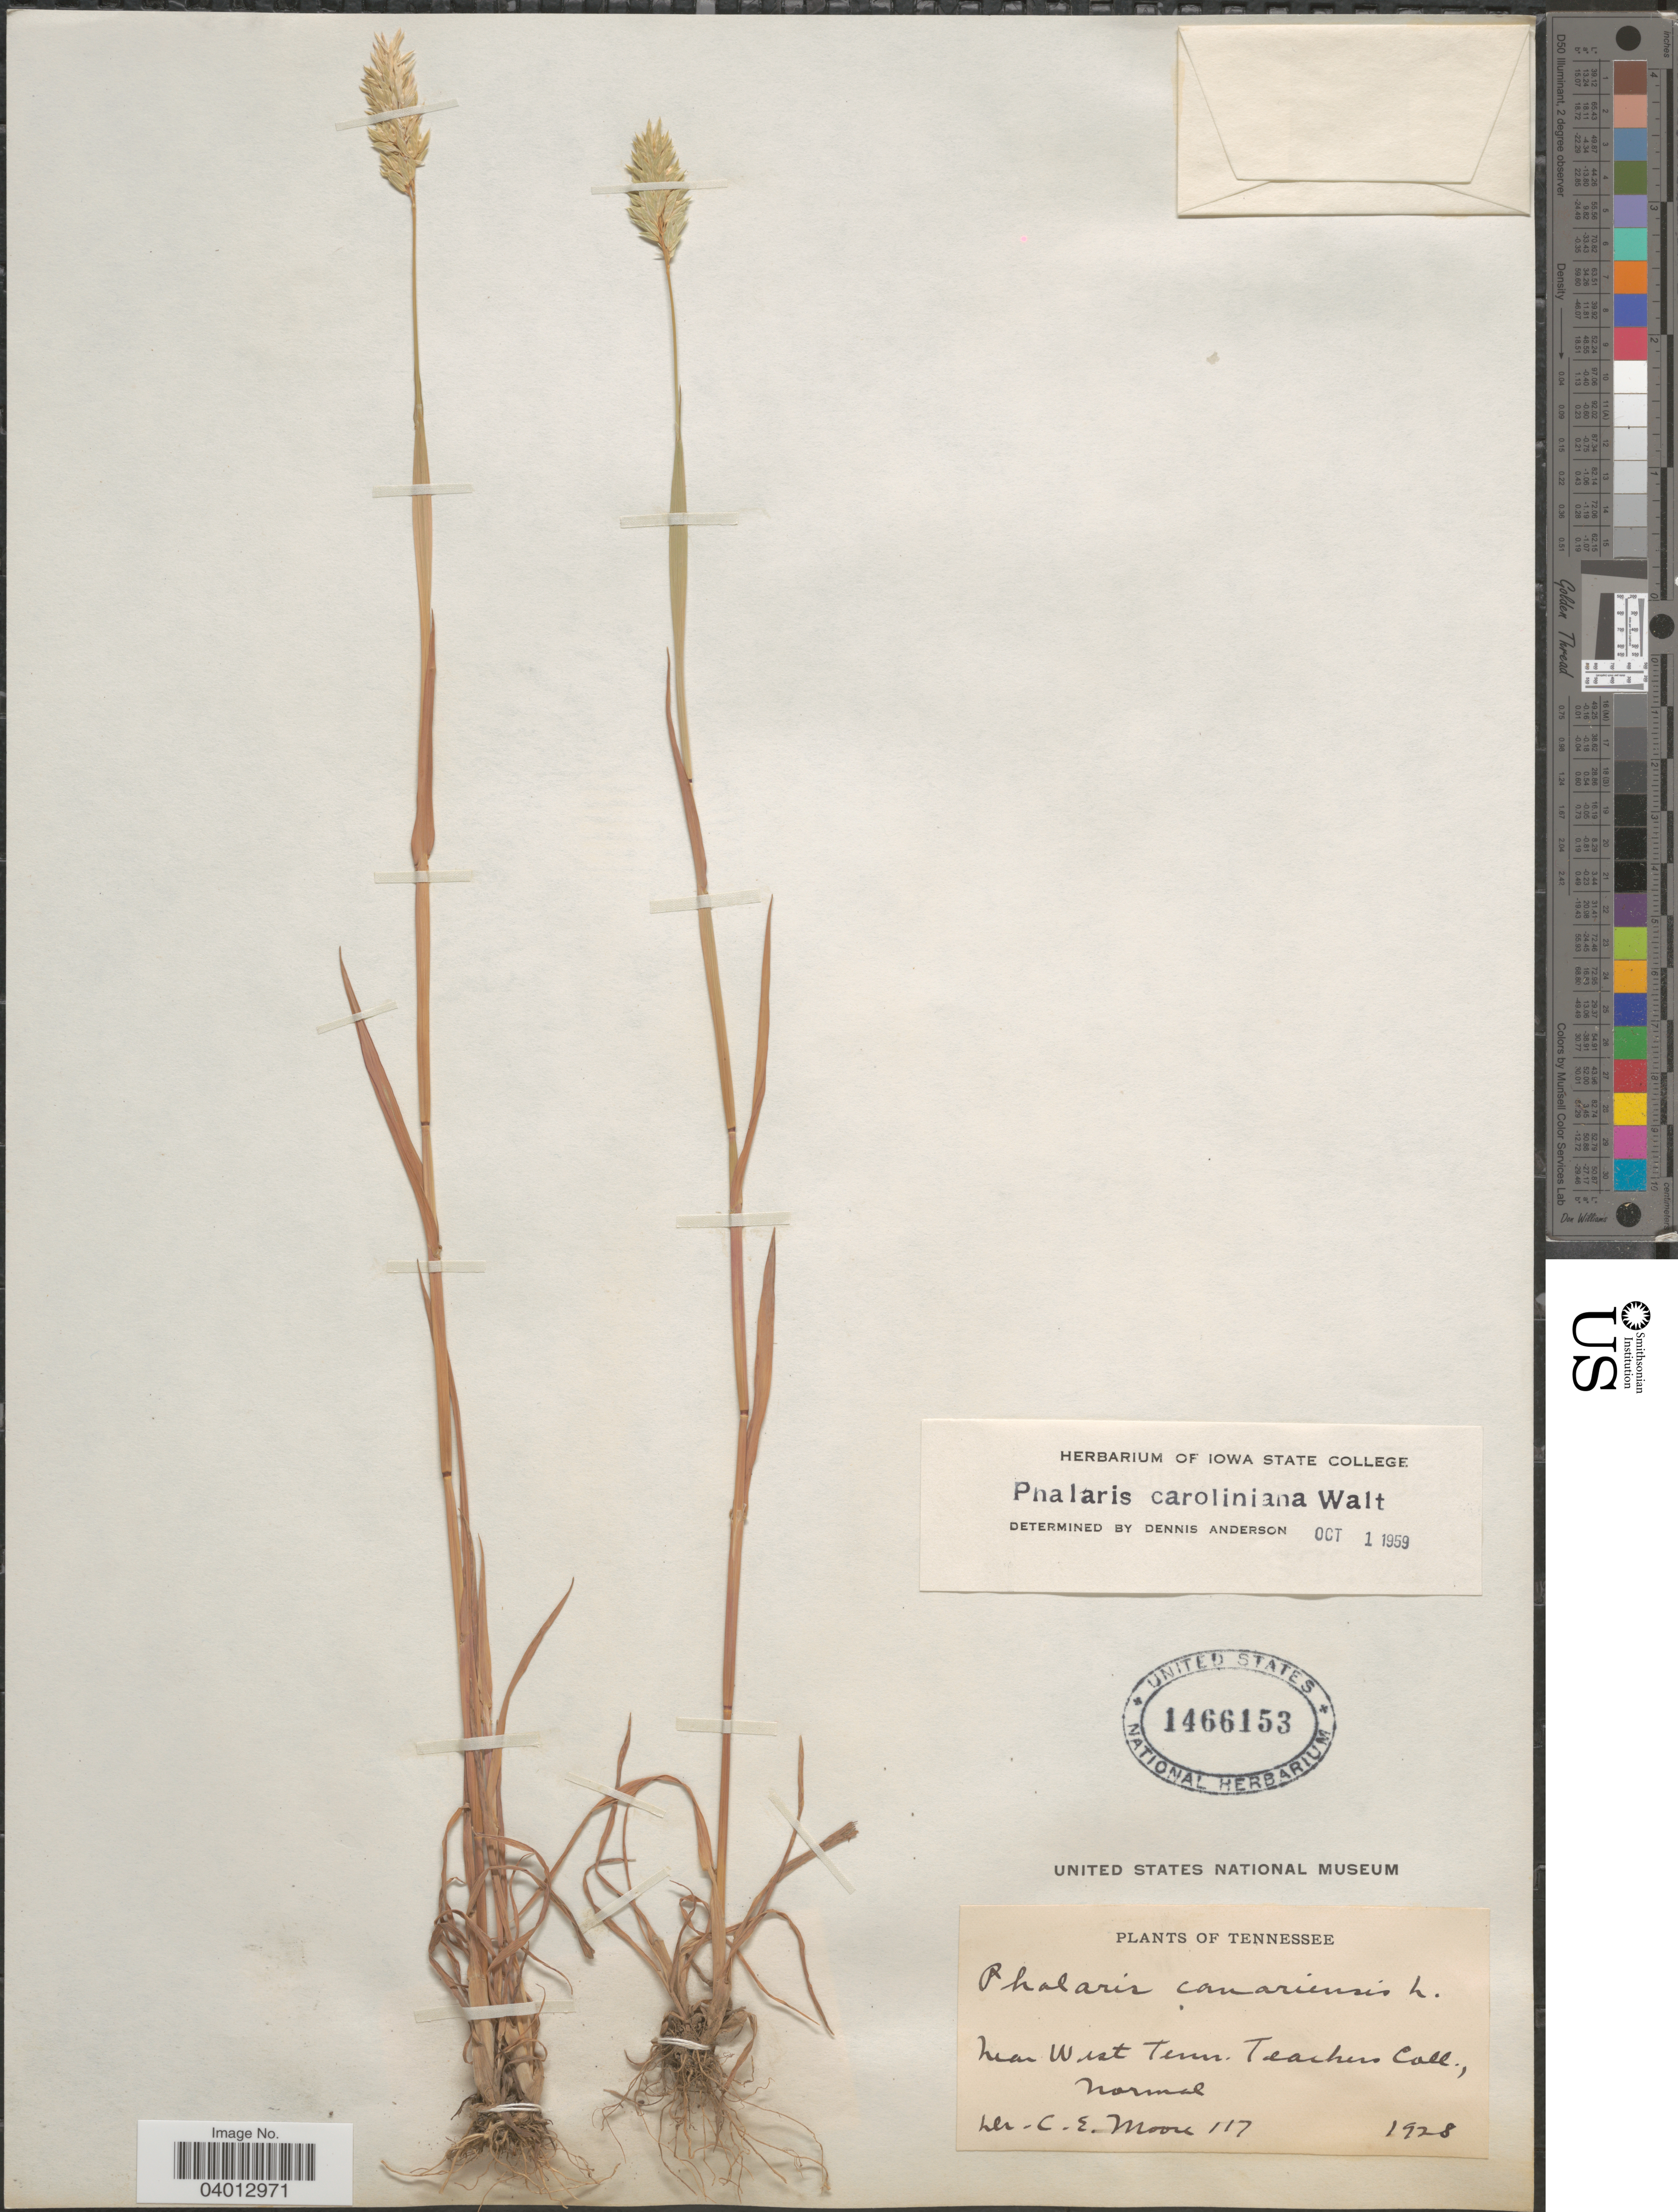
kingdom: Plantae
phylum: Tracheophyta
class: Liliopsida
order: Poales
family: Poaceae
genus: Phalaris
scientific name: Phalaris caroliniana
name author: Walter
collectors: C. Moore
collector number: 117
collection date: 1928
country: United States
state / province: Tennessee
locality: Near West Tenn. Teachers Coll., Normal.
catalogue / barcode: US 1466153